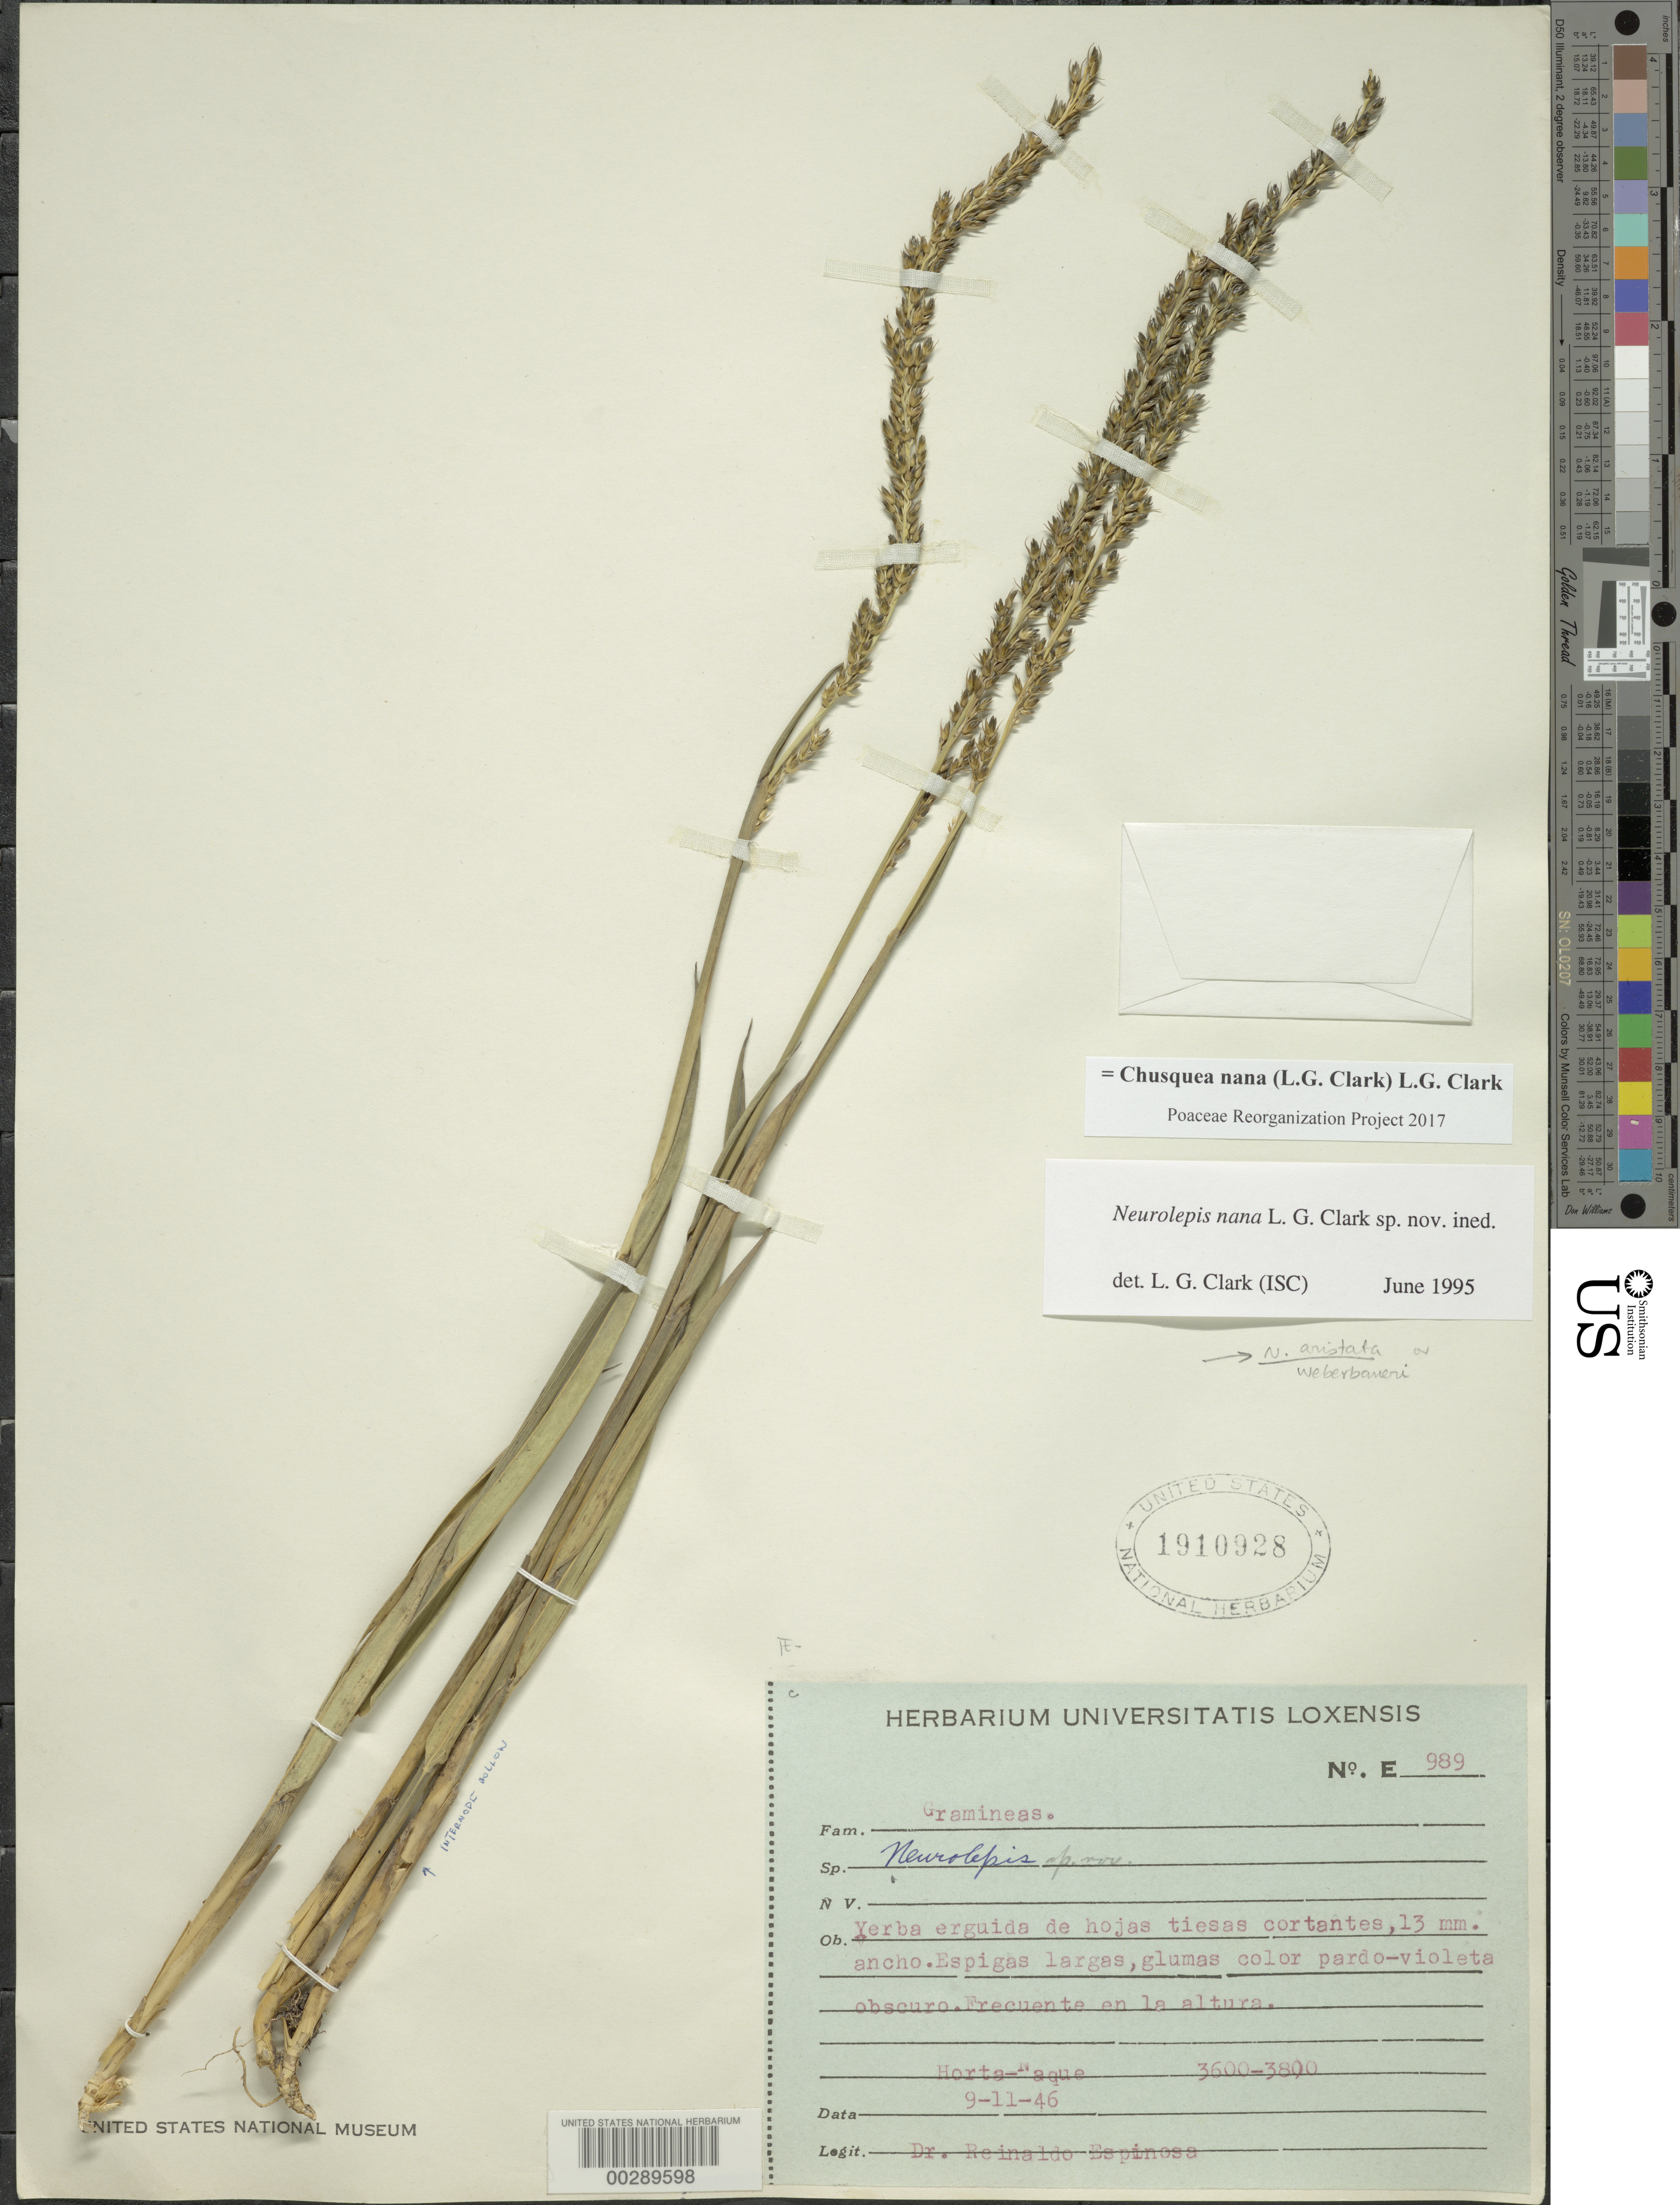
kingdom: Plantae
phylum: Tracheophyta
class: Liliopsida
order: Poales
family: Poaceae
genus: Chusquea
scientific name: Chusquea nana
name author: (L.G. Clark) L.G. Clark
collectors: R. Espinosa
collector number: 989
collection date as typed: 09 Nov 1946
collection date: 1946-11-09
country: Panama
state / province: Chiriquí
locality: Around San Felix.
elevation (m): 3600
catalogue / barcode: US 1910928